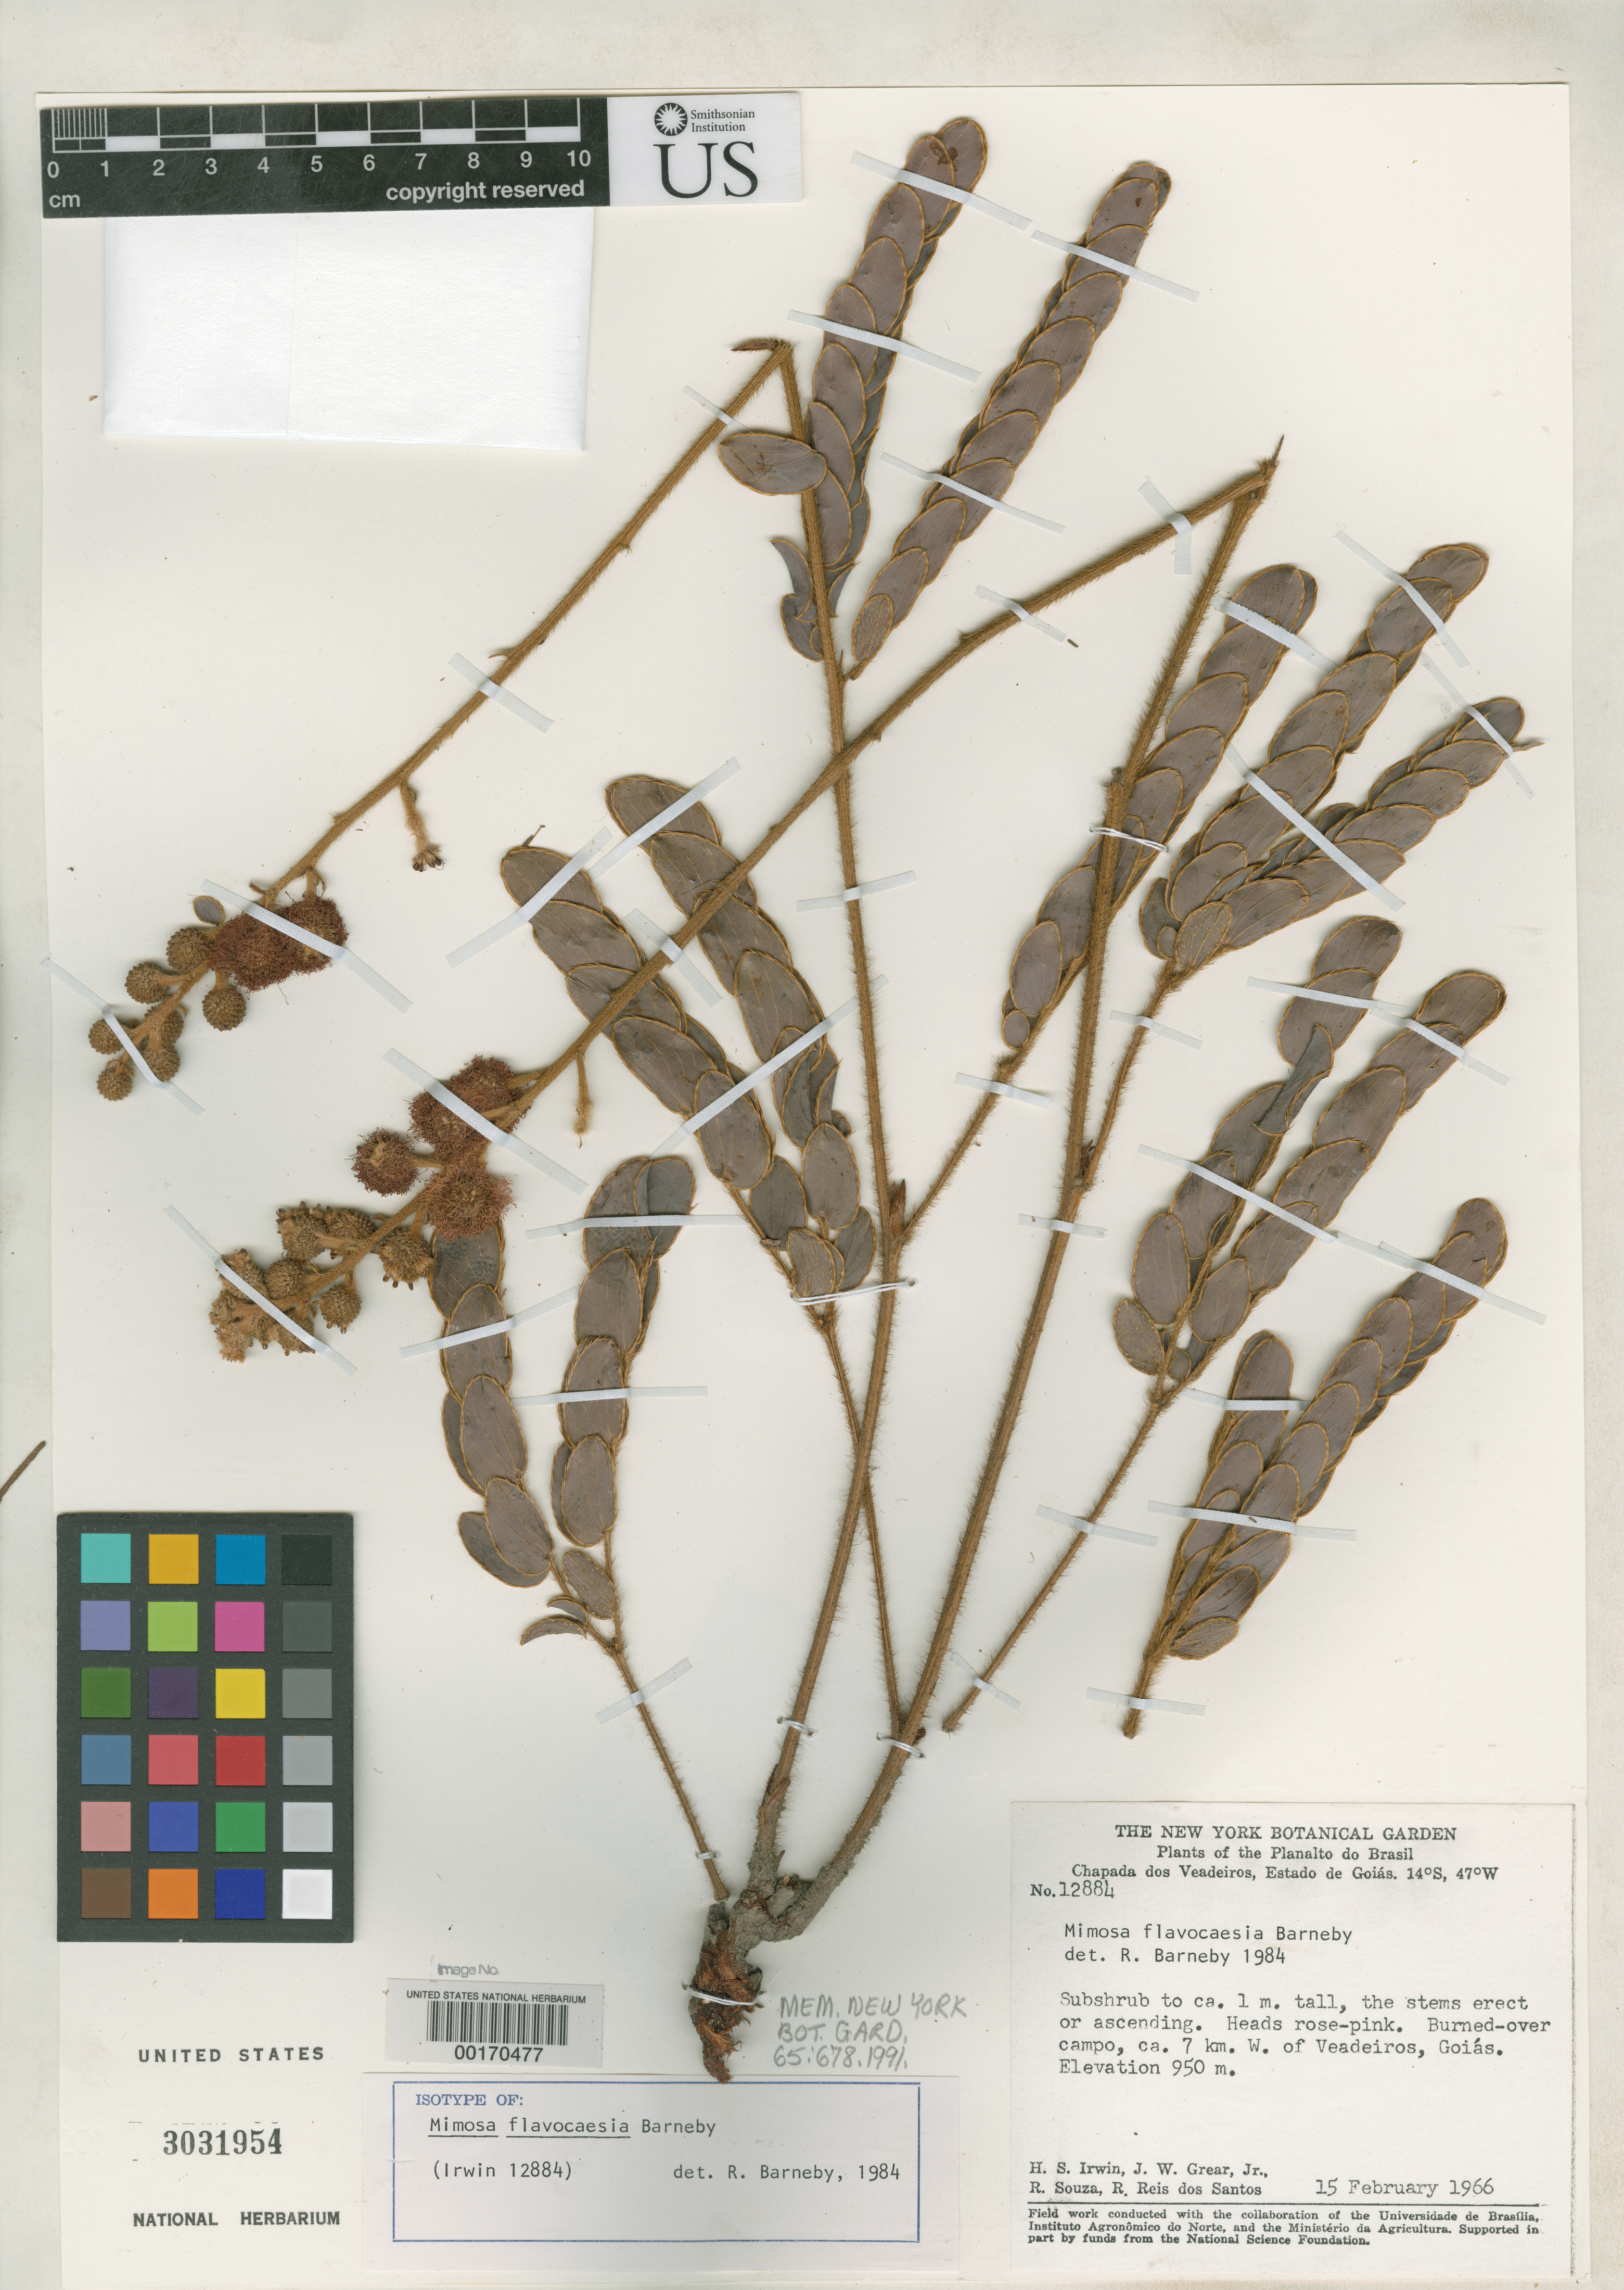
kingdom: Plantae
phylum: Tracheophyta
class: Magnoliopsida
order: Fabales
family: Fabaceae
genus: Mimosa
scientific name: Mimosa flavocaesia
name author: Barneby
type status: Isotype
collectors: H. Irwin, J. W. Grear, R. Souza & R. G. P. Santos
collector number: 12884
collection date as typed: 15 Feb 1966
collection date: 1966-02-15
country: Brazil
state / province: Goiás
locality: Chapada dos Veadeiros, ca. 7 km W of Veadeiros.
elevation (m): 950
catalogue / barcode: US 3031954